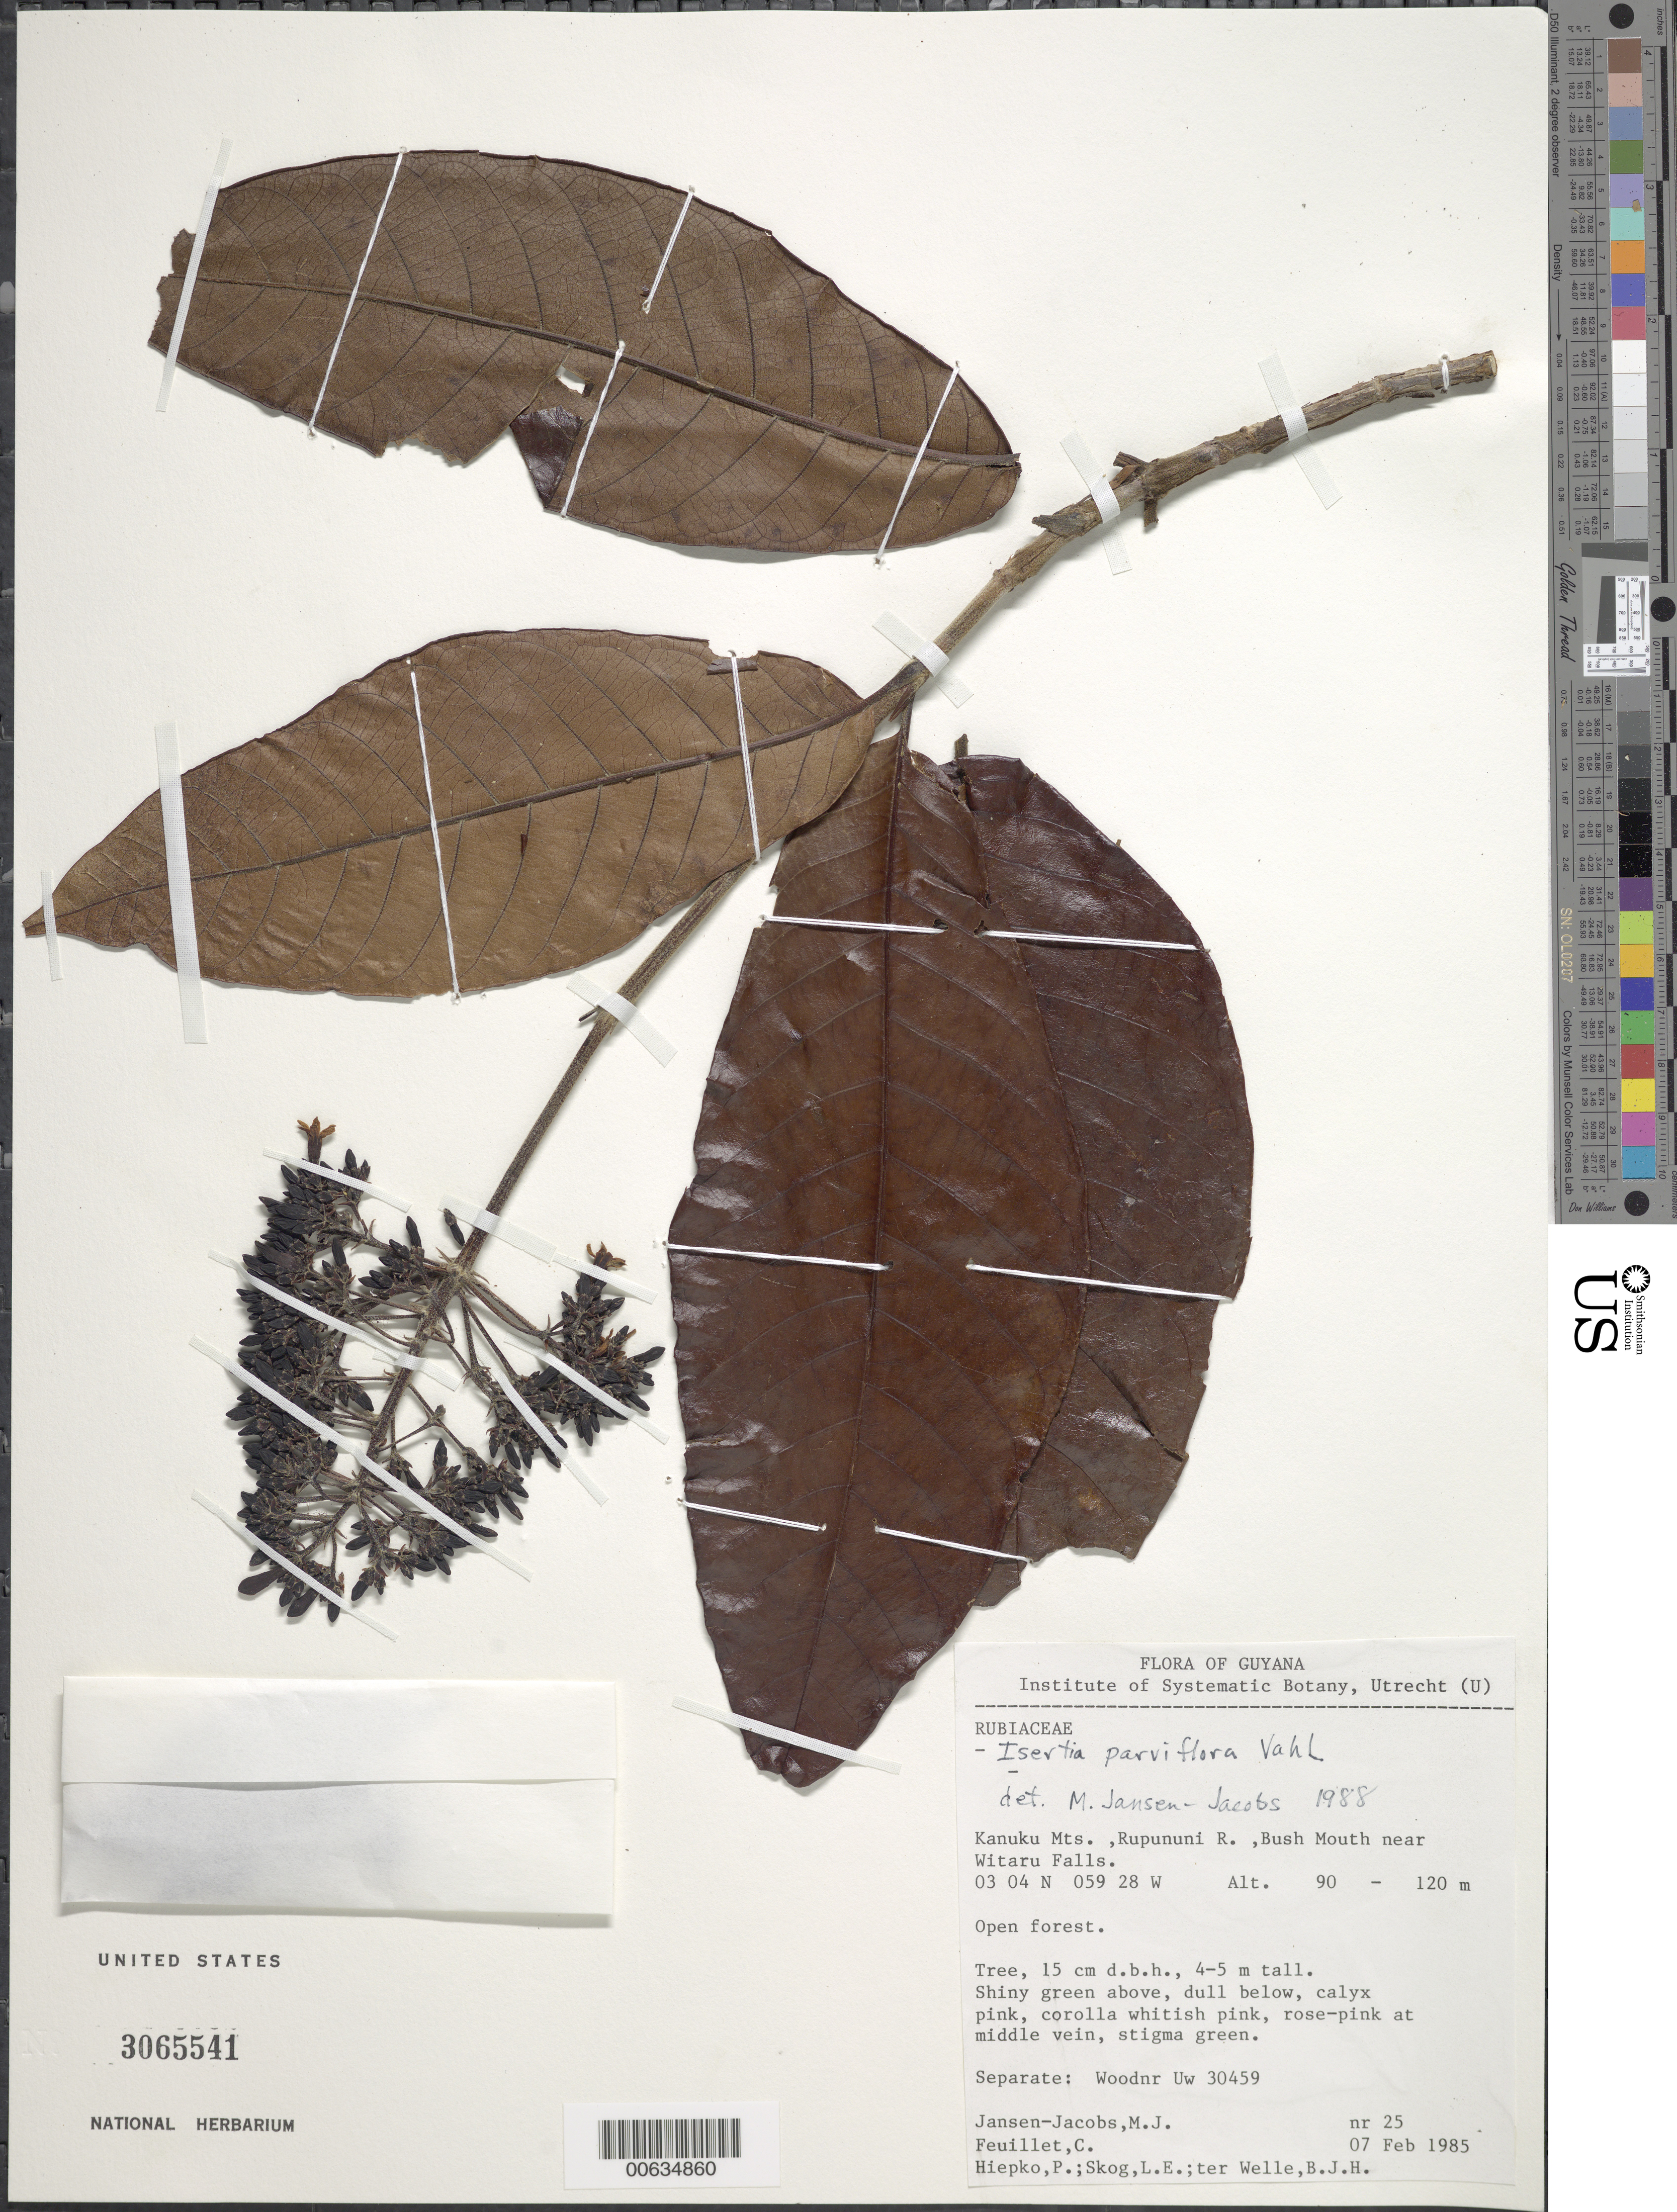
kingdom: Plantae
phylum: Tracheophyta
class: Magnoliopsida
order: Gentianales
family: Rubiaceae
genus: Isertia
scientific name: Isertia parviflora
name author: Vahl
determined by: Jansen-Jacobs, M. J., (U), Nationaal Herbarium Nederland, Utrecht University branch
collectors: M. J. Jansen-Jacobs, C. Feuillet, P. H. Hiepko, L. E. Skog & B. Welle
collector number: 25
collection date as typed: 7-Feb-85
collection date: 1985-02-07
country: Guyana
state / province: U. Takutu-U. Essequibo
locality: Kanuku Mts., Rupununi R., Bush Mouth near Witaru Falls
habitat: Open forest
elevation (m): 90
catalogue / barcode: US 3065541